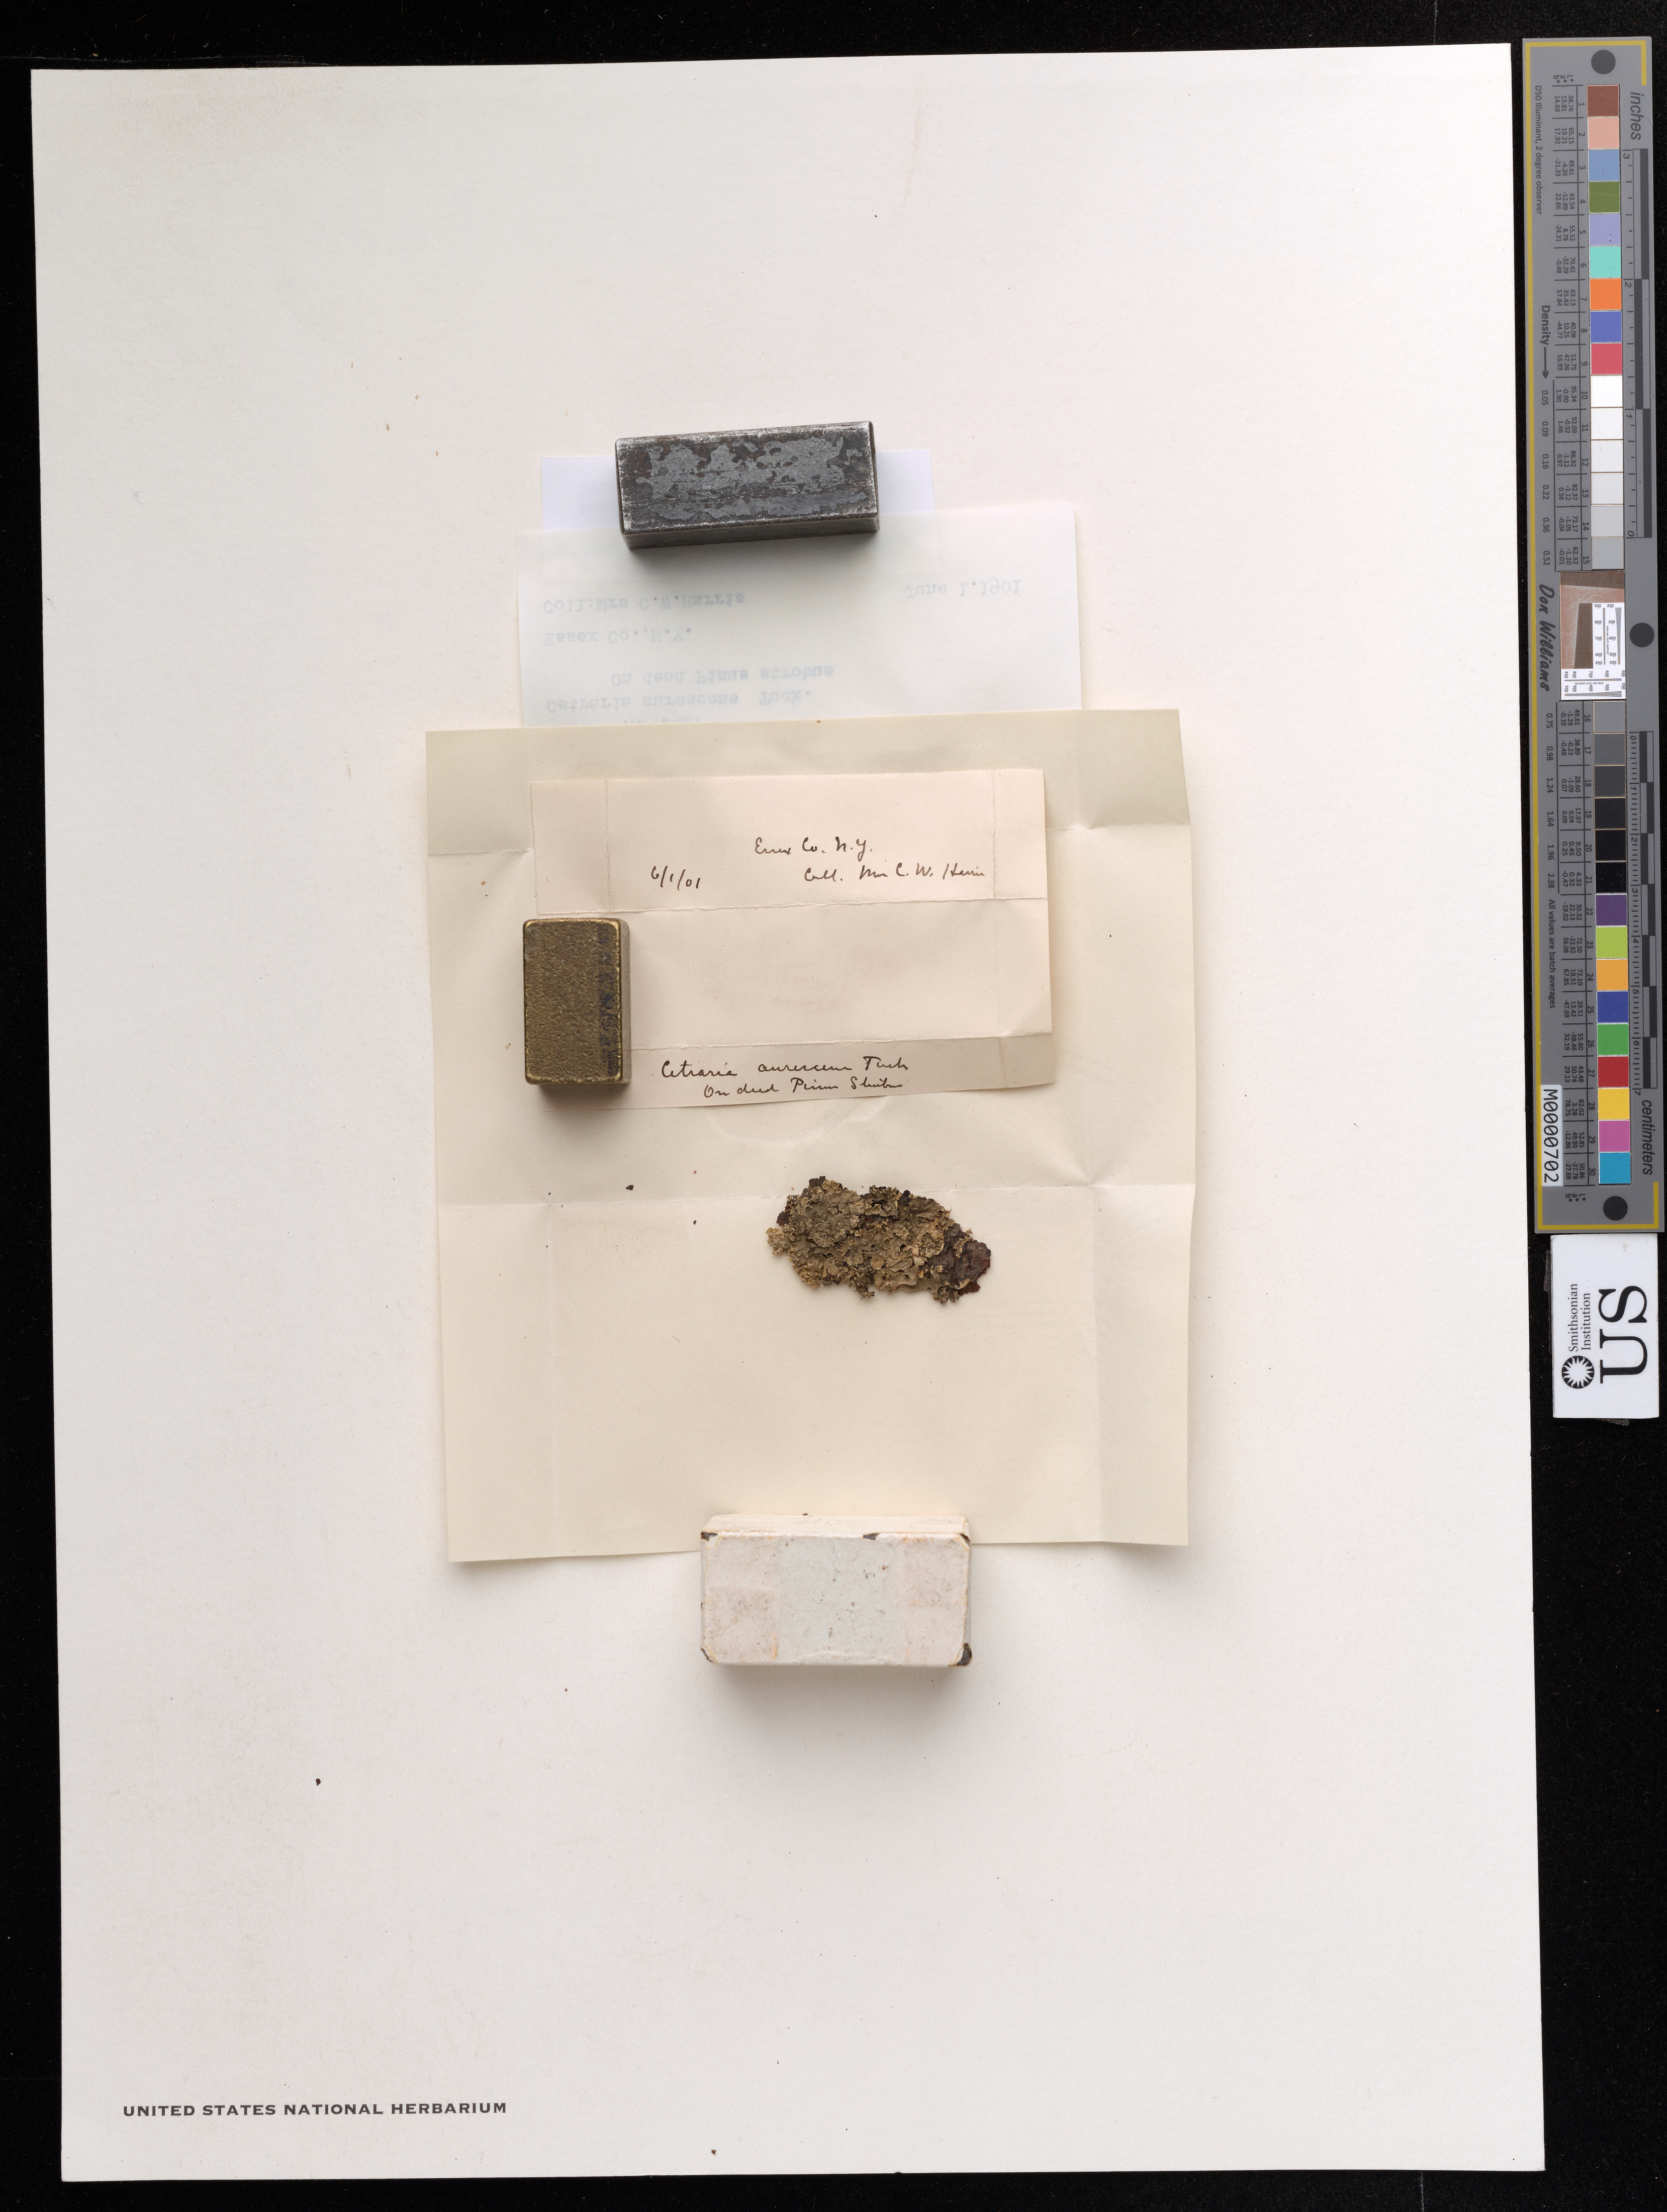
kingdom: Fungi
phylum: Ascomycota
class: Lecanoromycetes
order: Lecanorales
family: Parmeliaceae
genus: Ahtiana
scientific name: Ahtiana aurescens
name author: (Tuck.) A. Thell & Randlane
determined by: Tucker, S. C.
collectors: C. W. Harris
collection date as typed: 01 Jun 1901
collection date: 1901-06-01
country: United States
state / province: New York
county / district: Essex